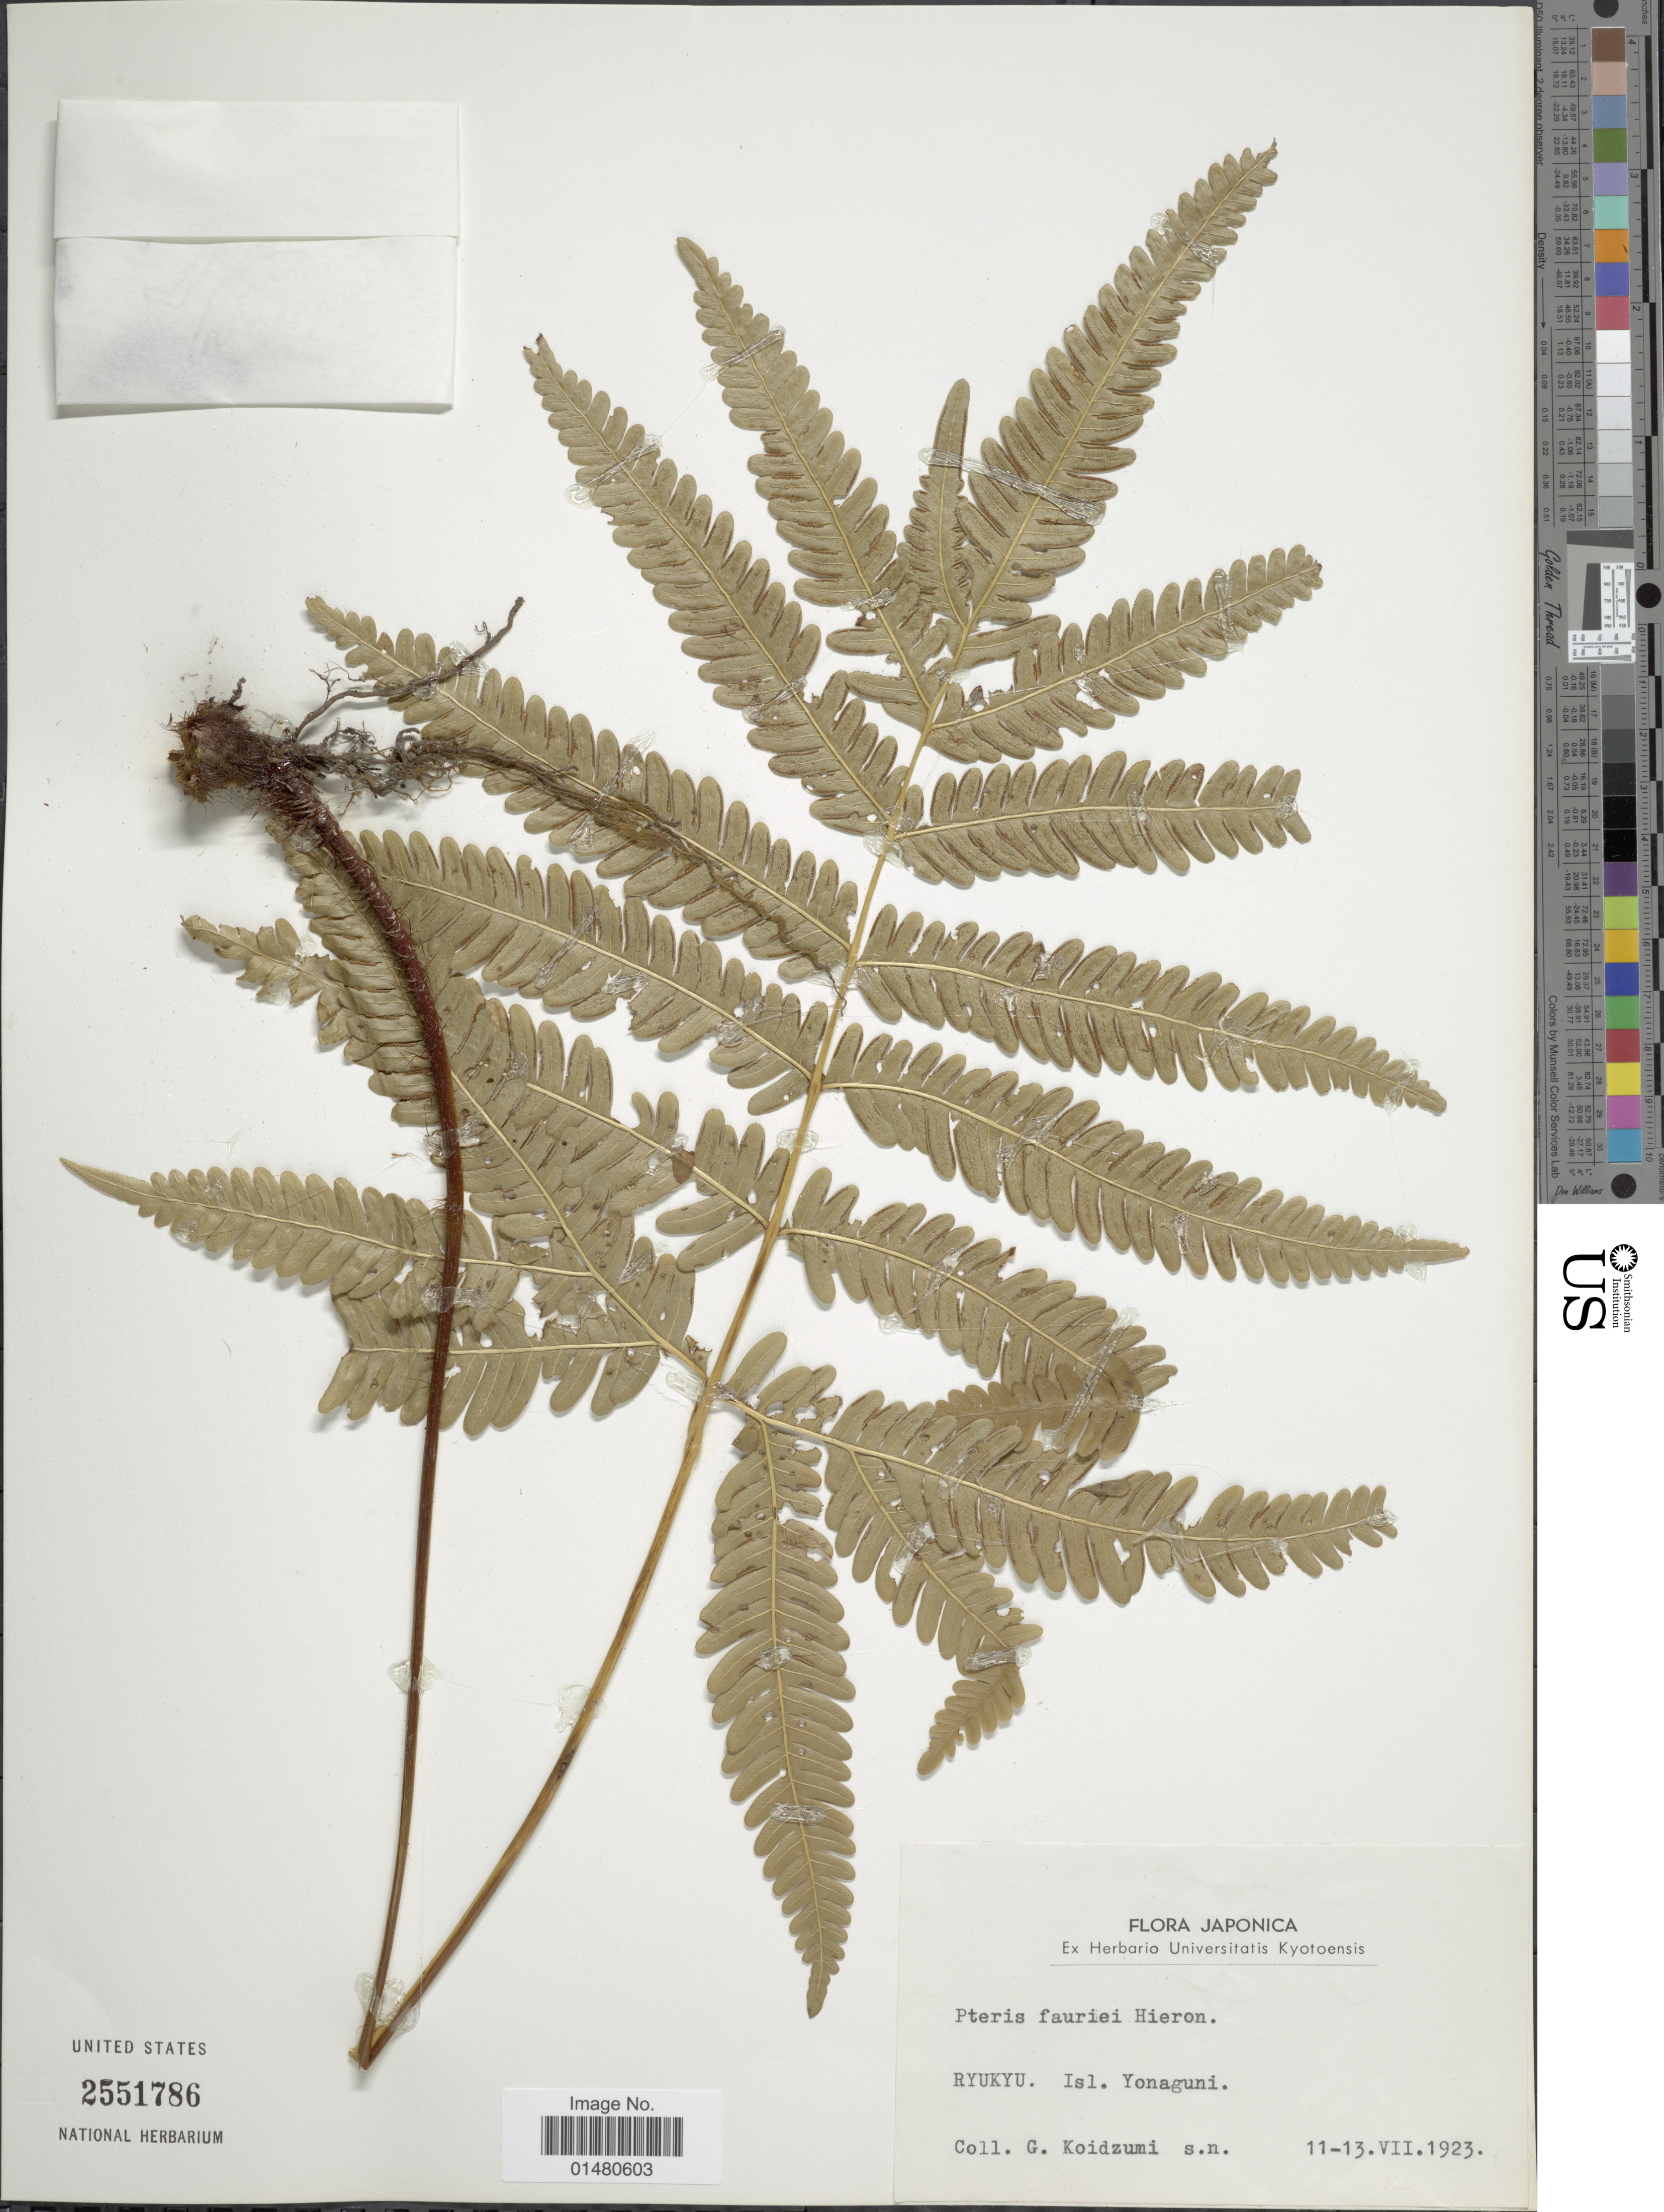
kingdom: Plantae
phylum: Tracheophyta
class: Polypodiopsida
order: Polypodiales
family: Pteridaceae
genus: Pteris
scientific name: Pteris fauriei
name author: Hieron.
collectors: G. Koidzumi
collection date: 1923-07-11/1923-07-13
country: Japan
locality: Ryukyu. Isl Yonaguni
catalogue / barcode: US 2551786